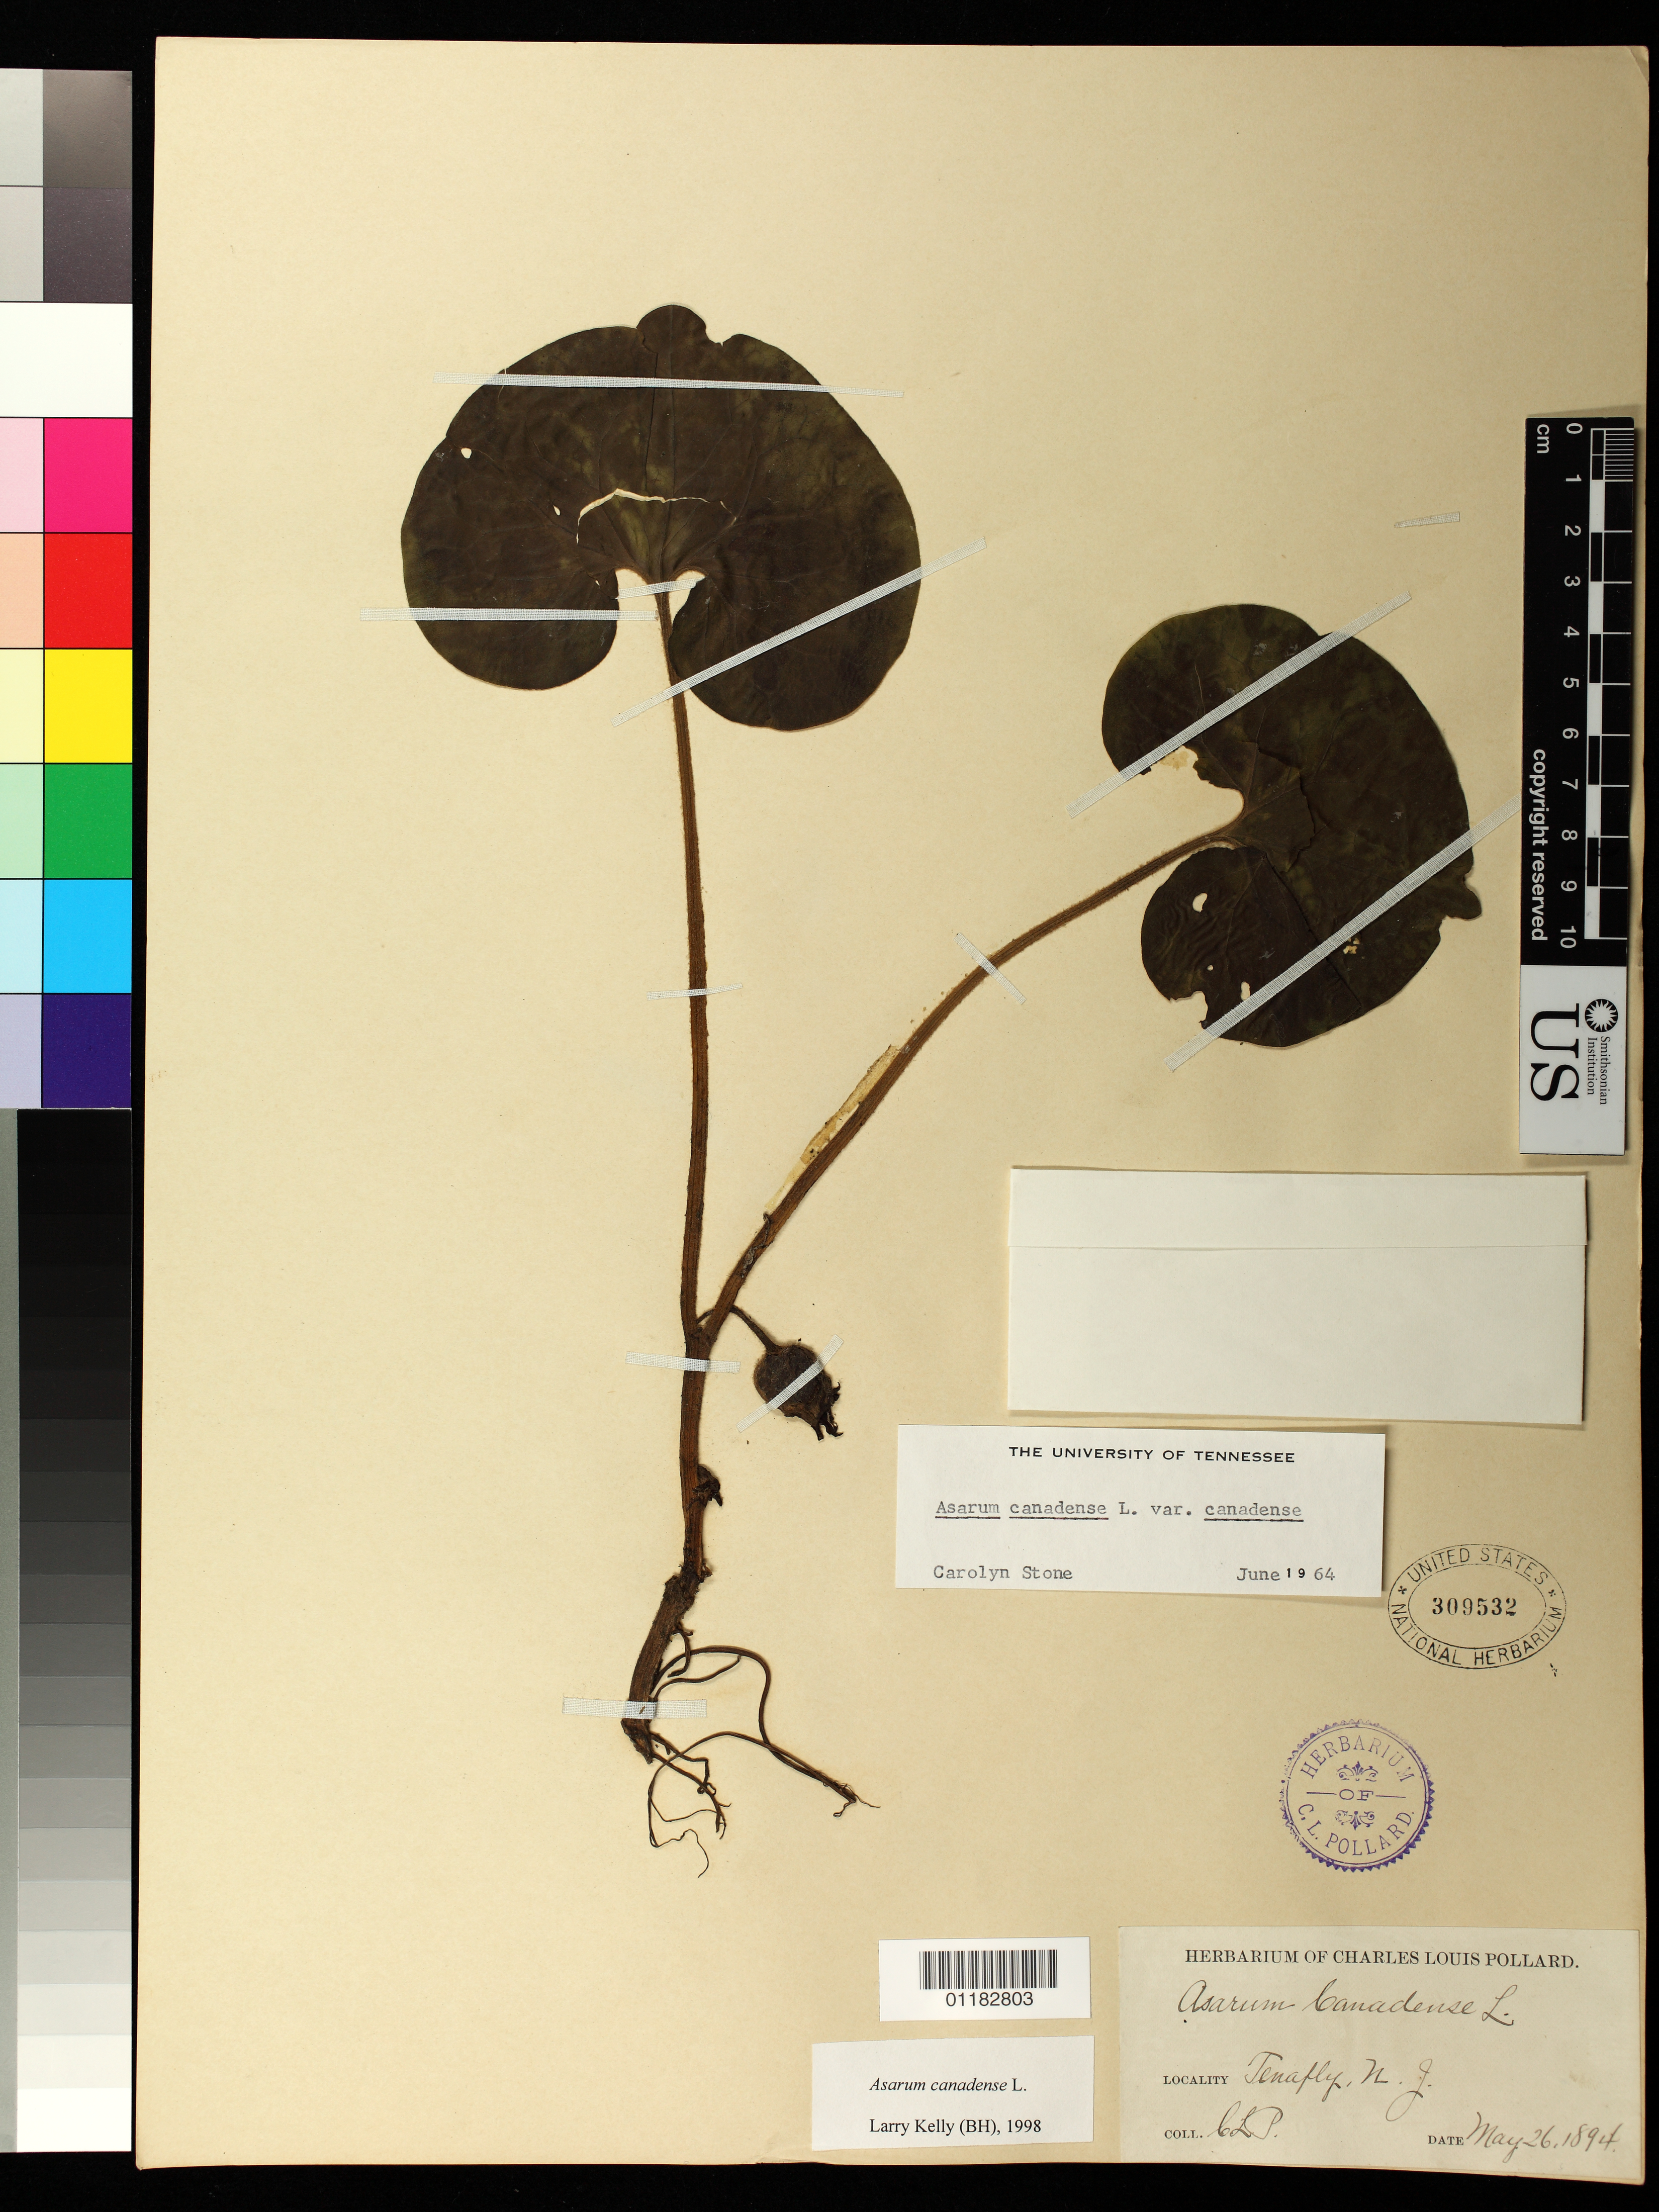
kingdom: Plantae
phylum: Tracheophyta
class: Magnoliopsida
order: Piperales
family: Aristolochiaceae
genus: Asarum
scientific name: Asarum canadense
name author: L.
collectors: C. L. Pollard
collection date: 1894-05-26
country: United States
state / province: New Jersey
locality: Tenafly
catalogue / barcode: US 309532